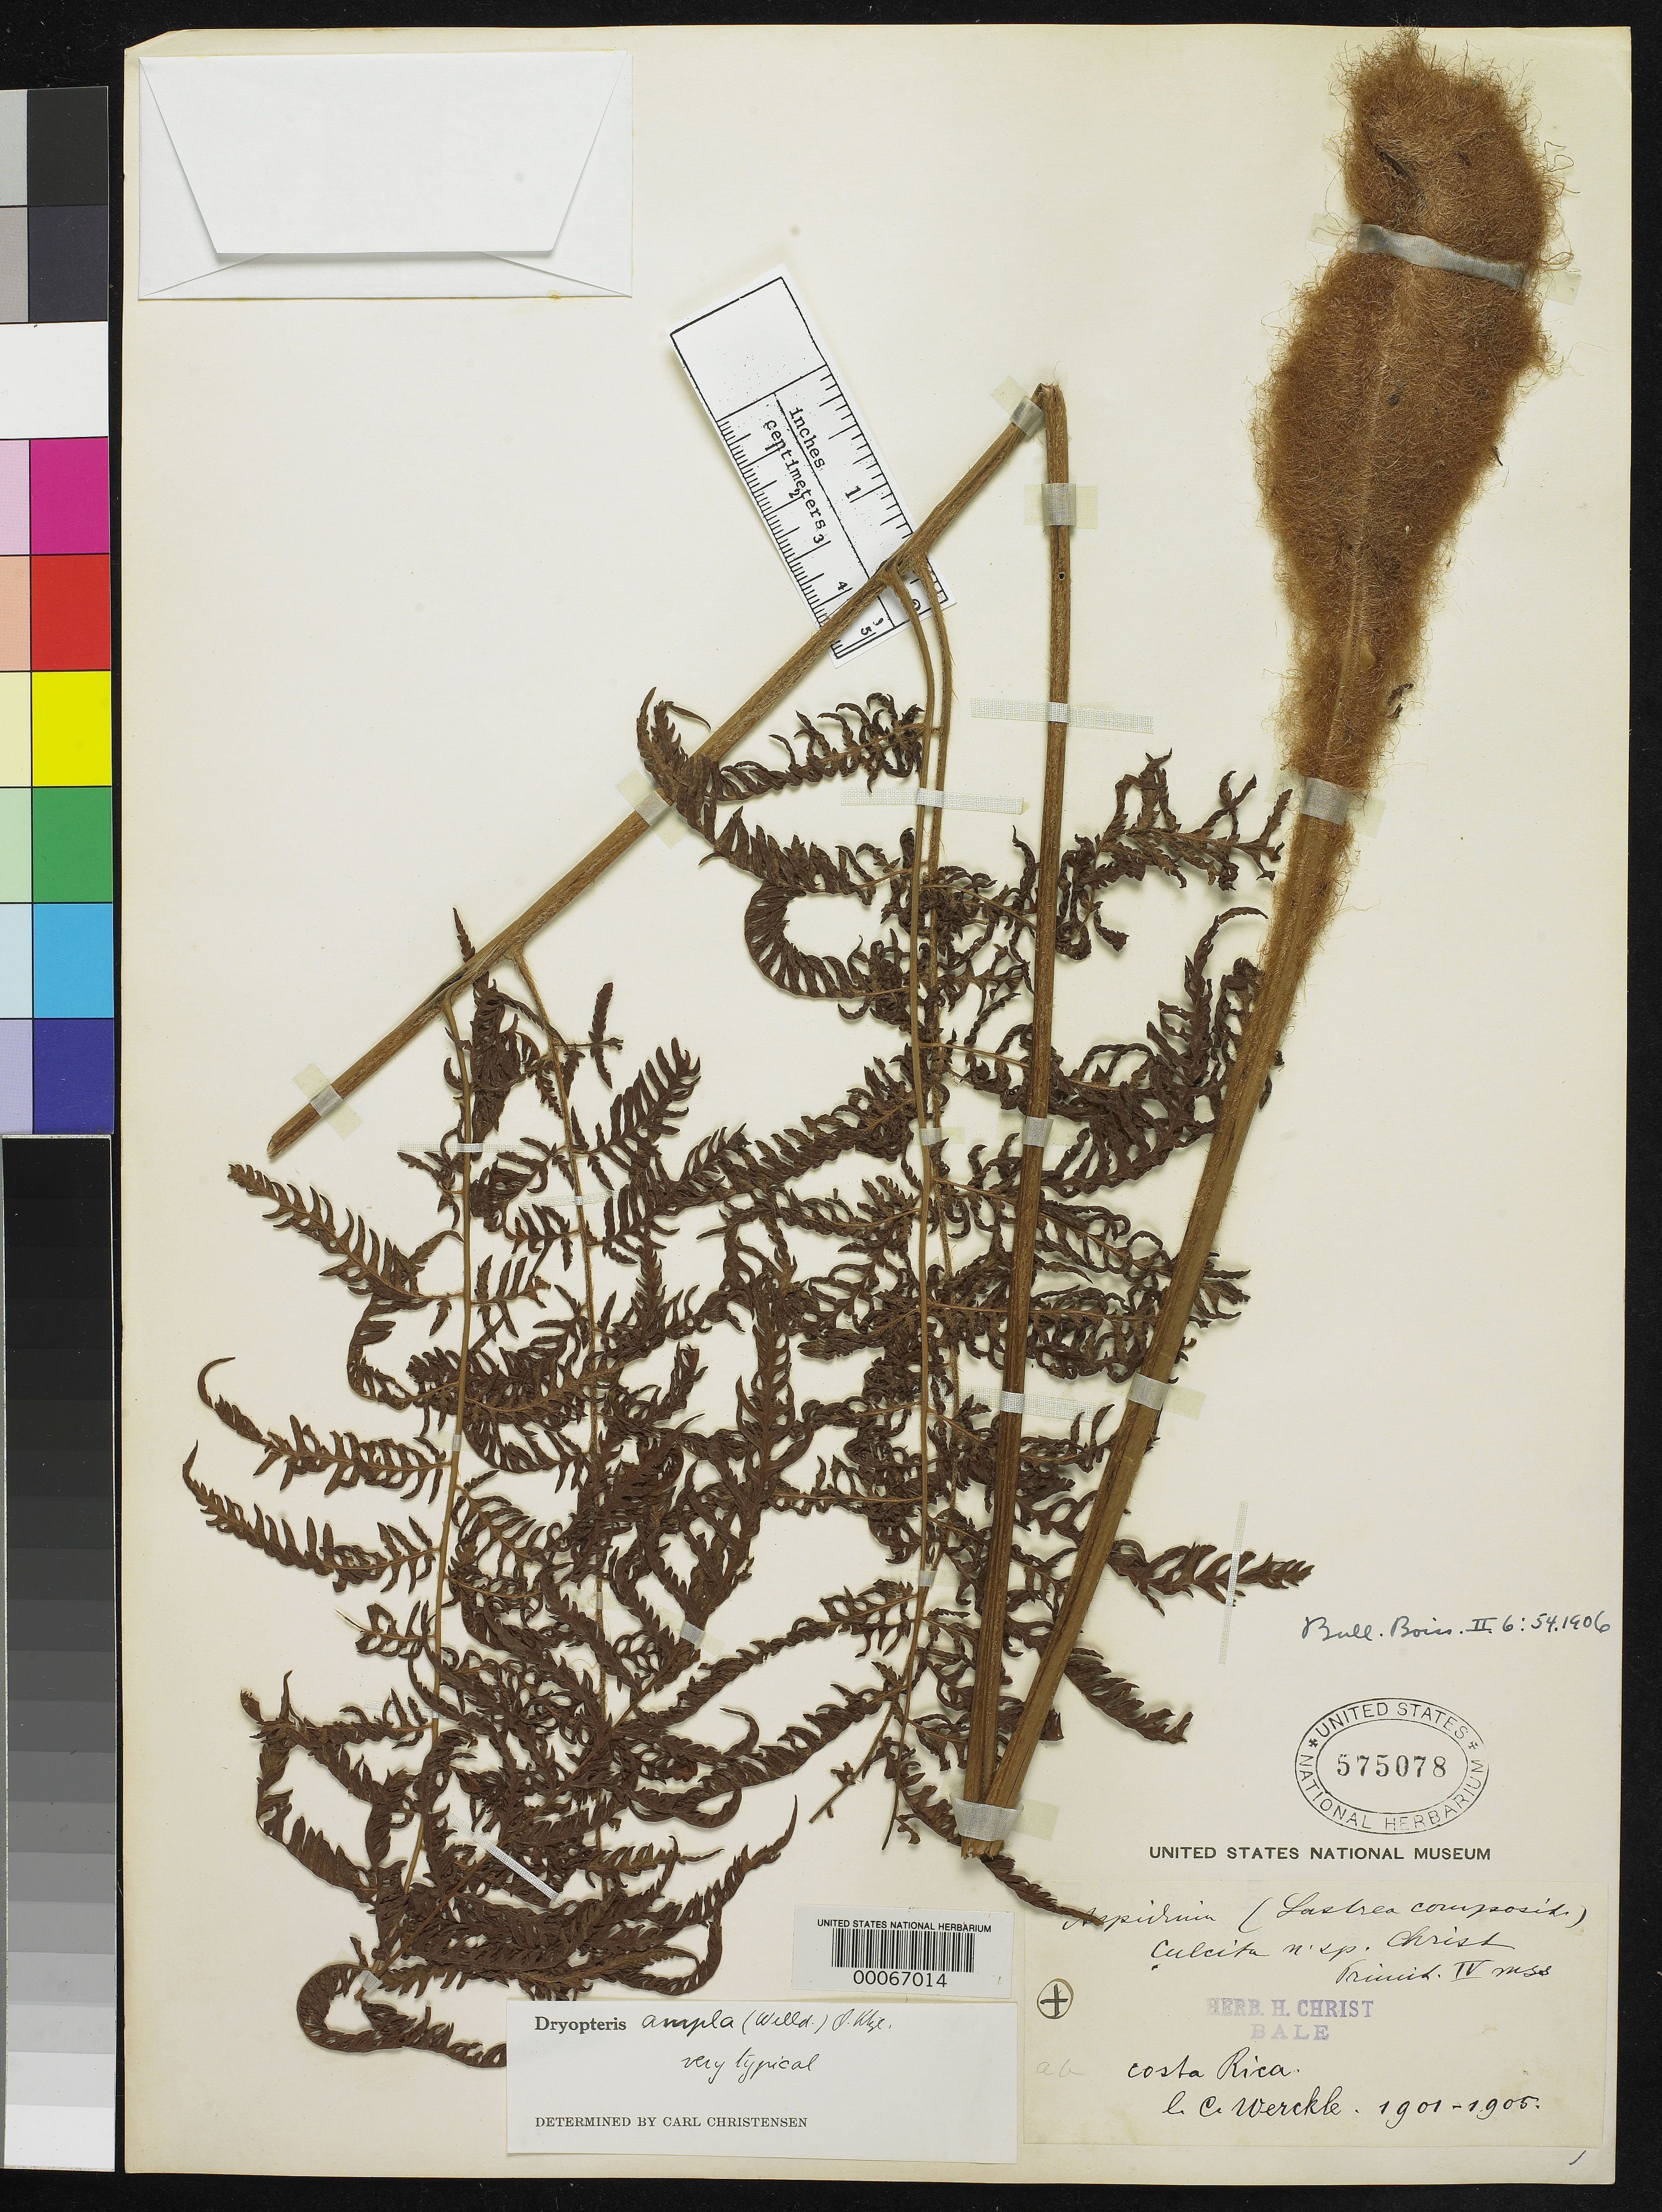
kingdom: Plantae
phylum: Tracheophyta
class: Polypodiopsida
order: Polypodiales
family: Tectariaceae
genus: Aspidium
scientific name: Aspidium culcita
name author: Christ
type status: Type Collection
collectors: C. C Wercklé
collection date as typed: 1901 to -- --- 1905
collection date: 1901/1905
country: Costa Rica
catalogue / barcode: US 575078